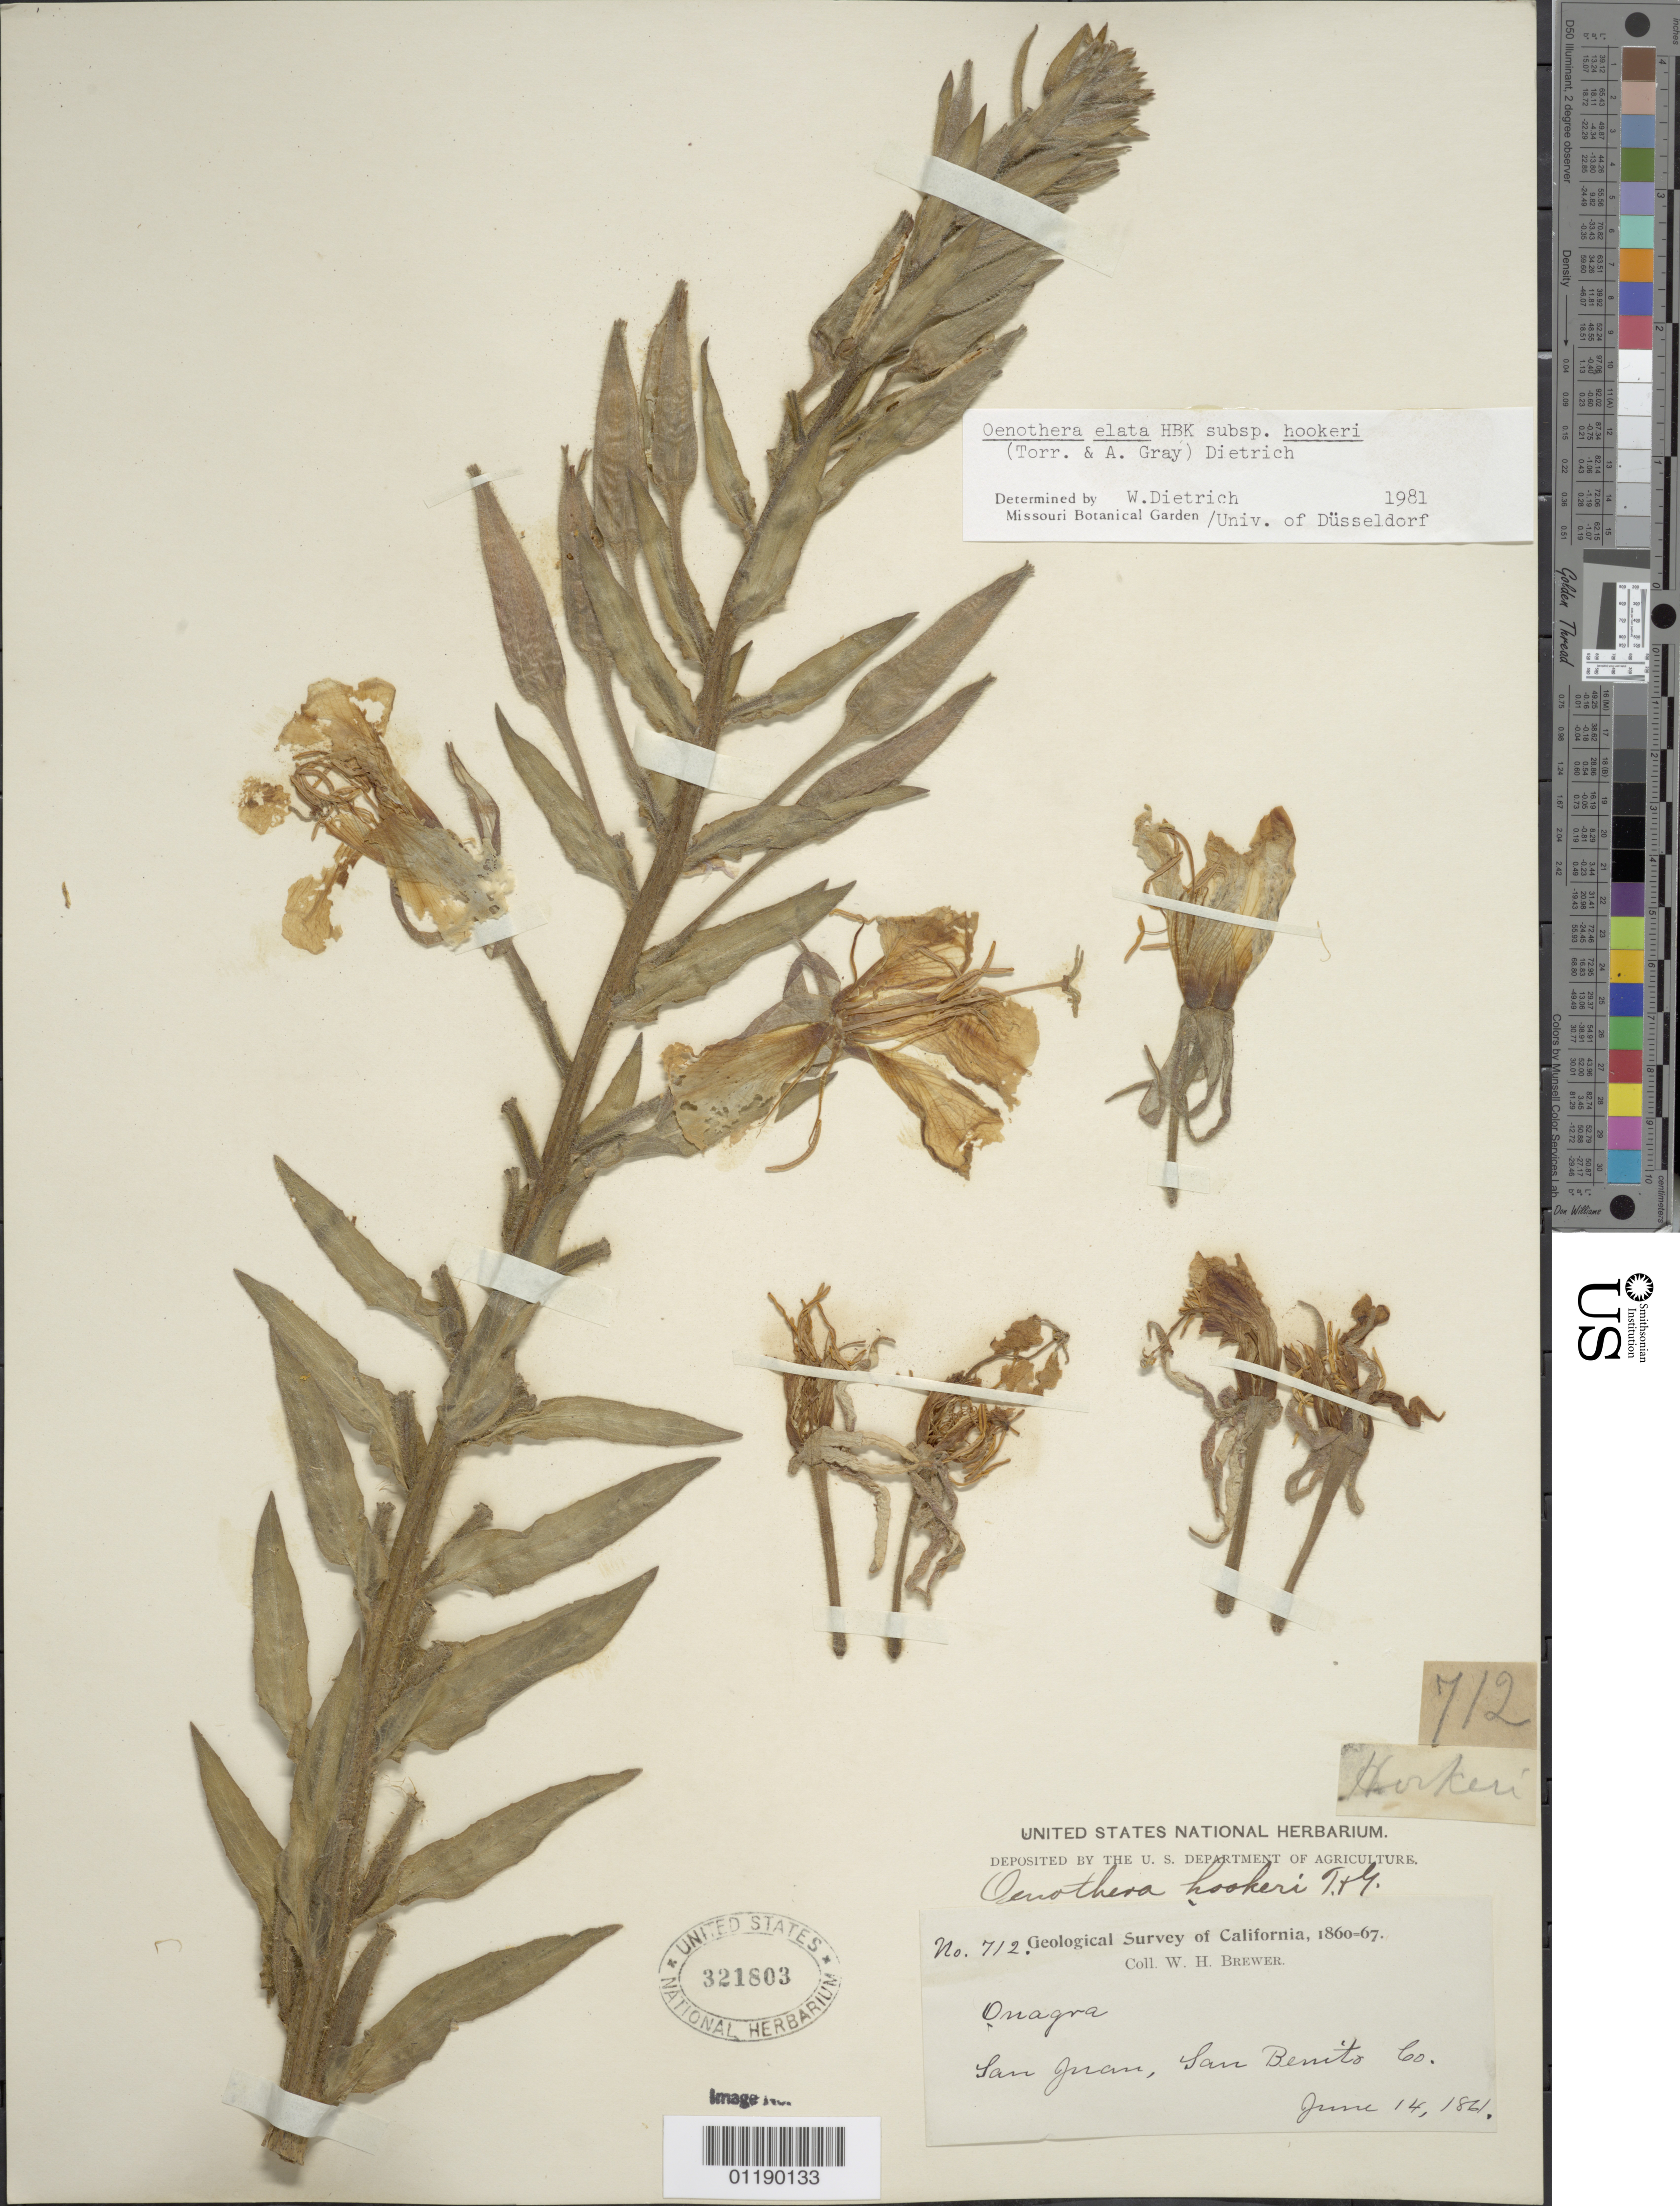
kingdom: Plantae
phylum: Tracheophyta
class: Magnoliopsida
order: Myrtales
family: Onagraceae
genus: Oenothera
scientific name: Oenothera elata subsp. hookeri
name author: (Torr. & A. Gray) W. Dietr. & W.L. Wagner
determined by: Dietrich, W.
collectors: W. H. Brewer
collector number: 712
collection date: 1861-06-14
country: United States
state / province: California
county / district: San Benito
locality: camp 38, near San Juan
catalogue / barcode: US 321803